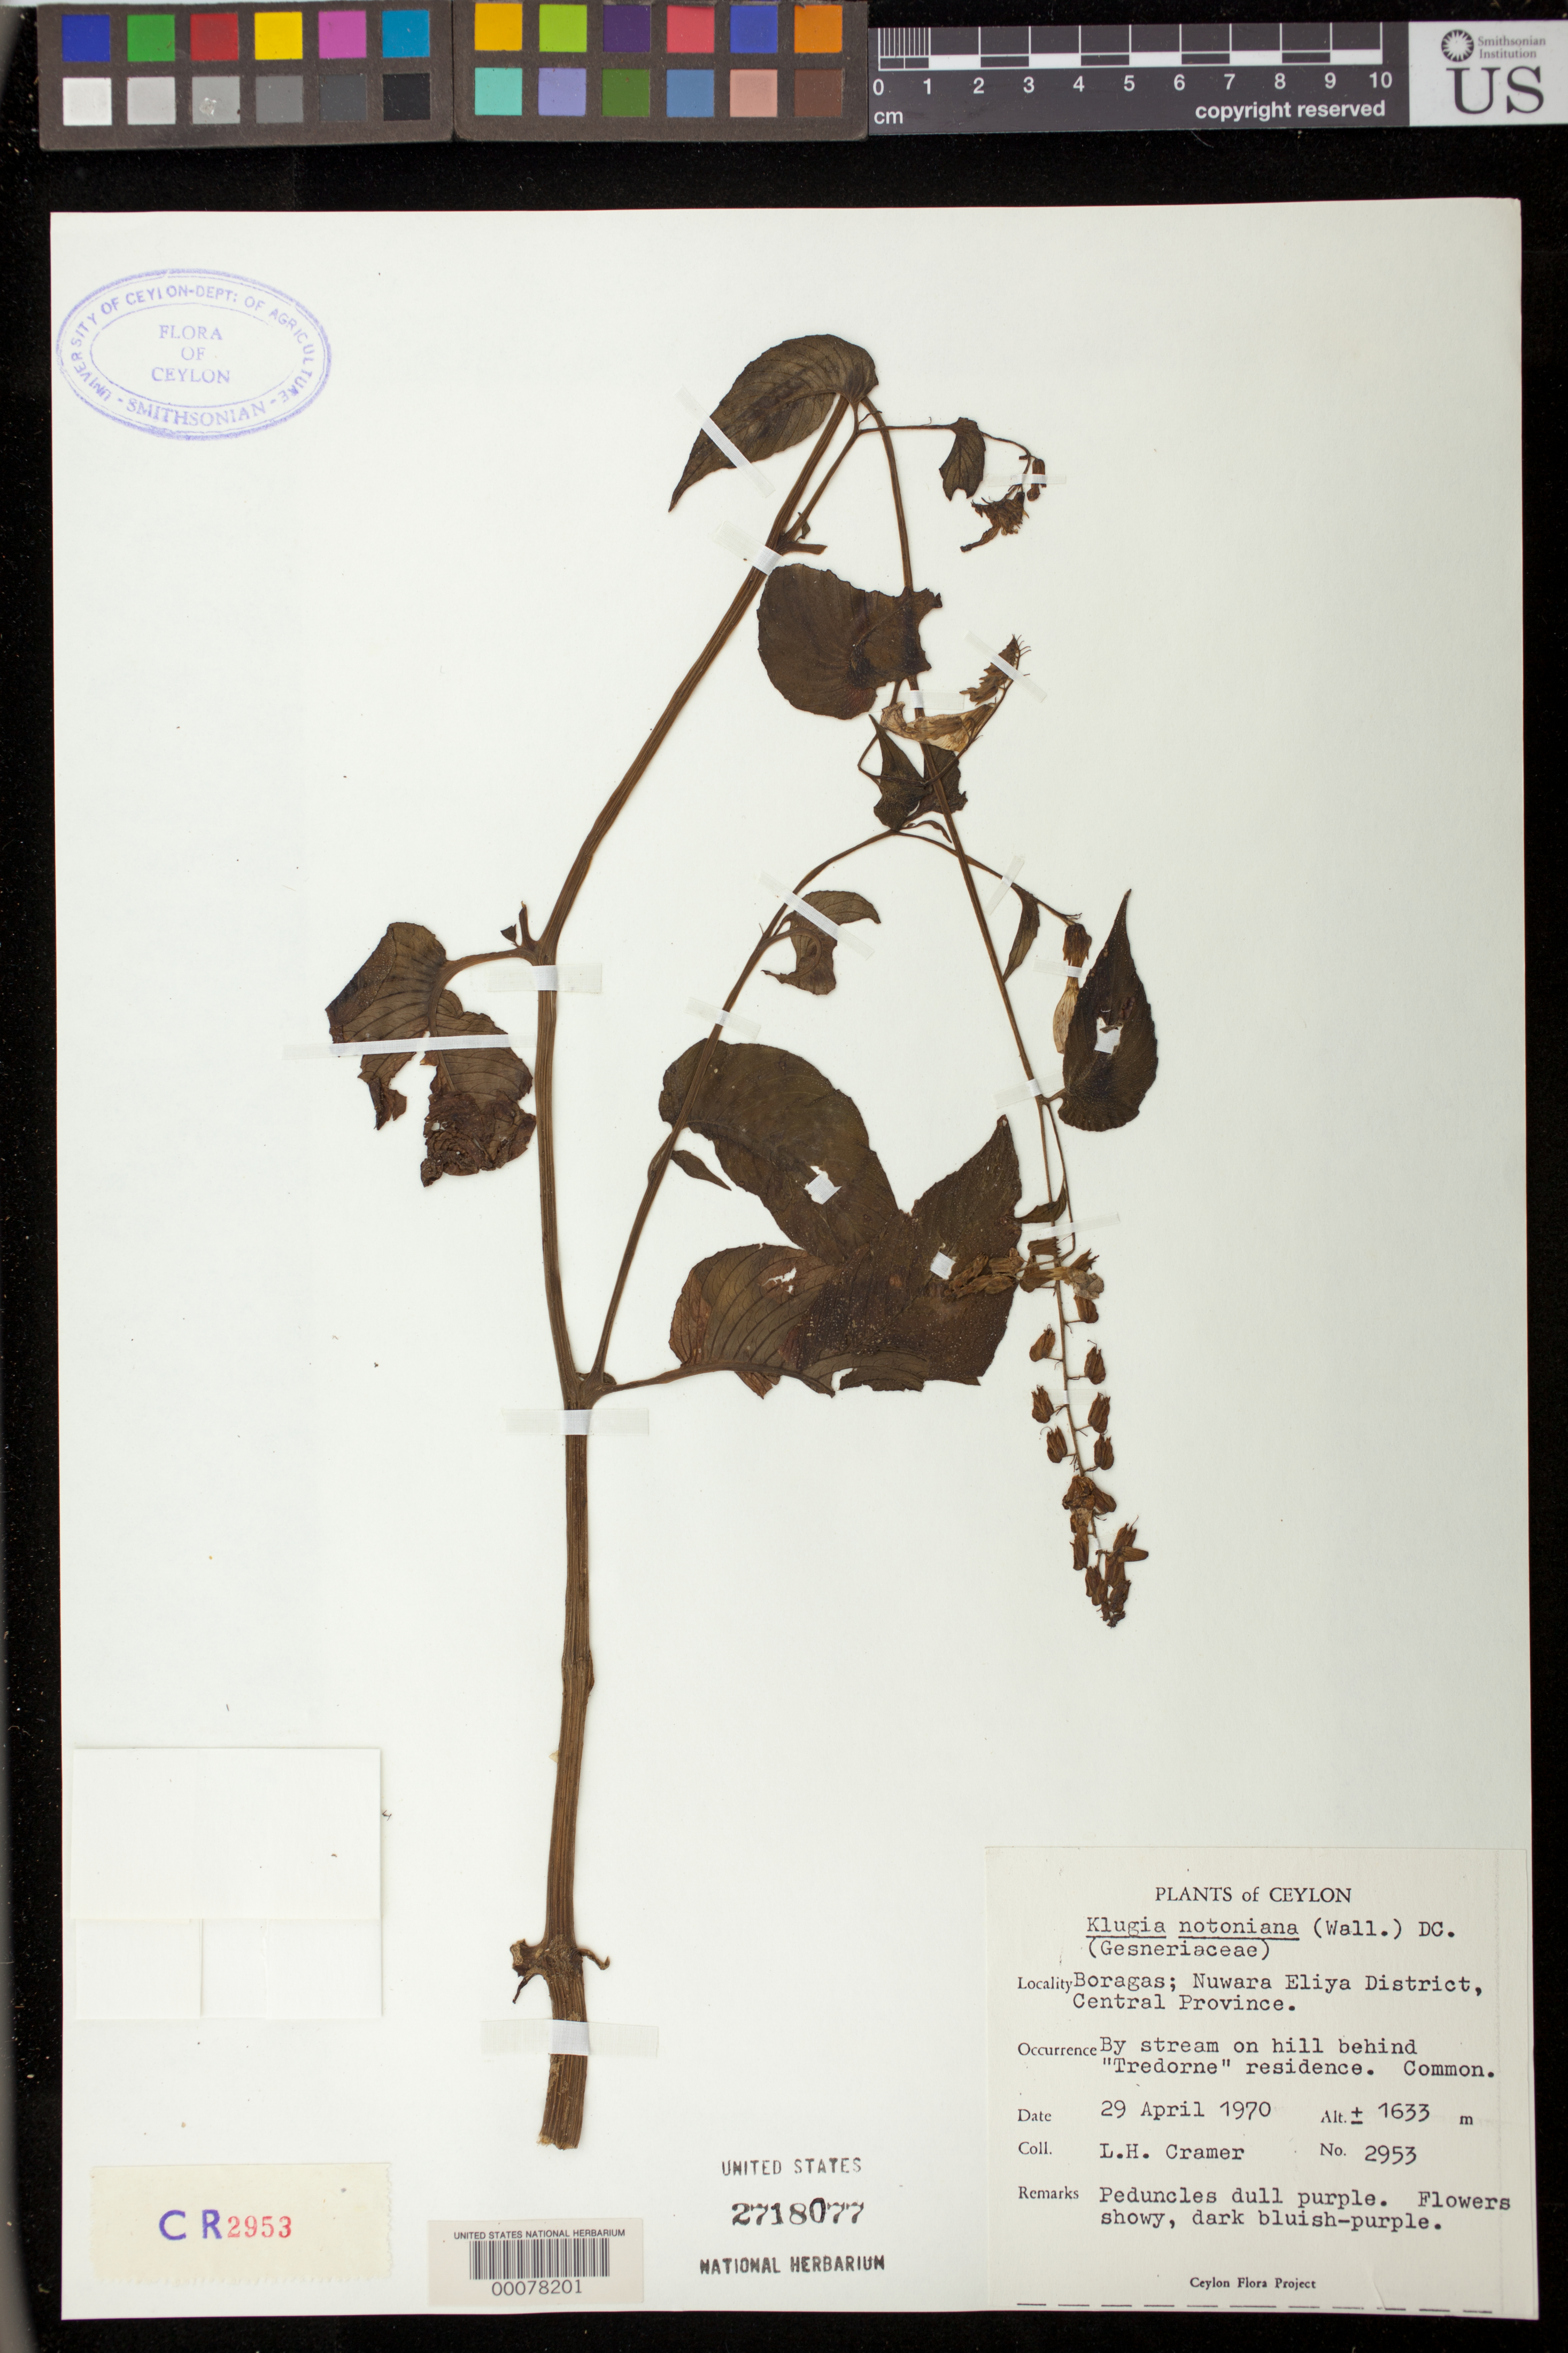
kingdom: Plantae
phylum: Tracheophyta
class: Magnoliopsida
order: Lamiales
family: Gesneriaceae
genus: Klugia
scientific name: Klugia notoniana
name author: Hook.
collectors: L. H. Cramer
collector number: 2953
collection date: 1970-04-29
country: Sri Lanka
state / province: Central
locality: Boragas; Nuwara Eliya District, Central Province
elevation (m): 1633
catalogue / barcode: US 2718077